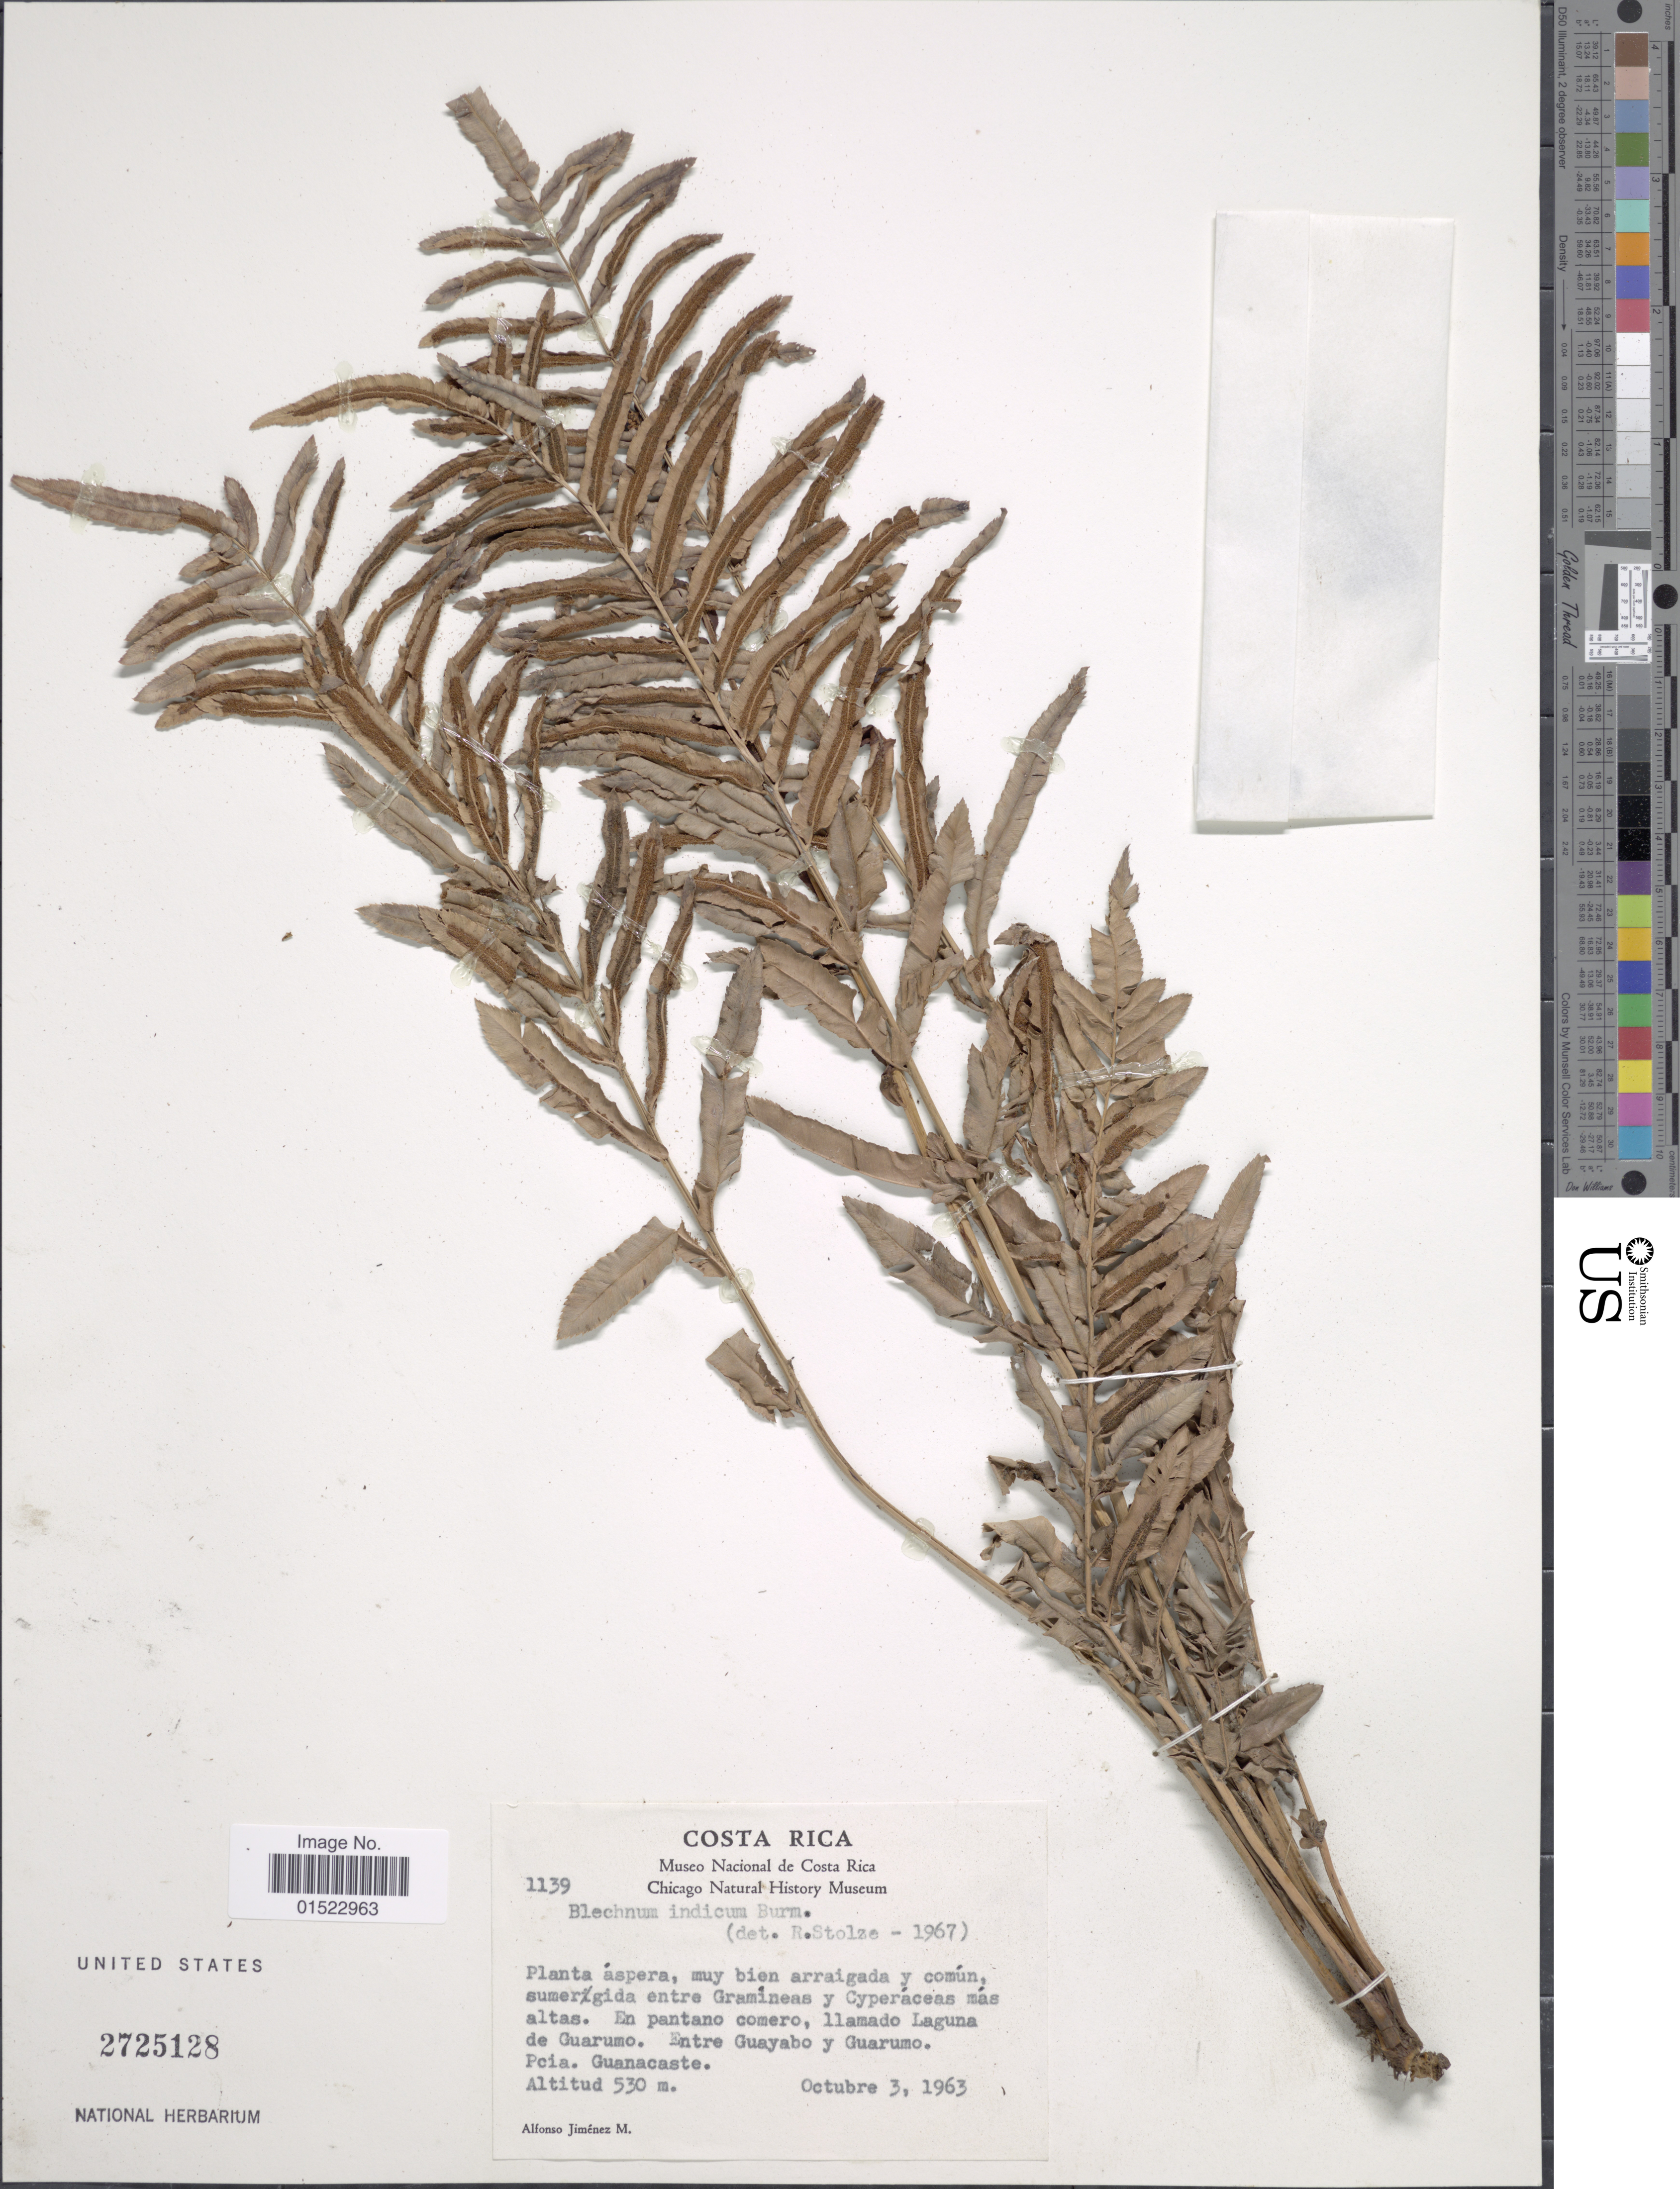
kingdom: Plantae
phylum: Tracheophyta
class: Polypodiopsida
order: Polypodiales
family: Blechnaceae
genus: Telmatoblechnum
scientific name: Telmatoblechnum serrulatum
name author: (Rich.) Perrie et al.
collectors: A. Jimenez M.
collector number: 1139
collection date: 1963-10-03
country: Costa Rica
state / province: Guanacaste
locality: Plante aspera, muy bien arraigada y común, sumergida entre Gramineas y Cyperaceas mas altas, En pantano comero, llamado Laguna de Guarumo, Entre Guayabo y Guarumo. Pcia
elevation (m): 530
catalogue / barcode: US 2725128